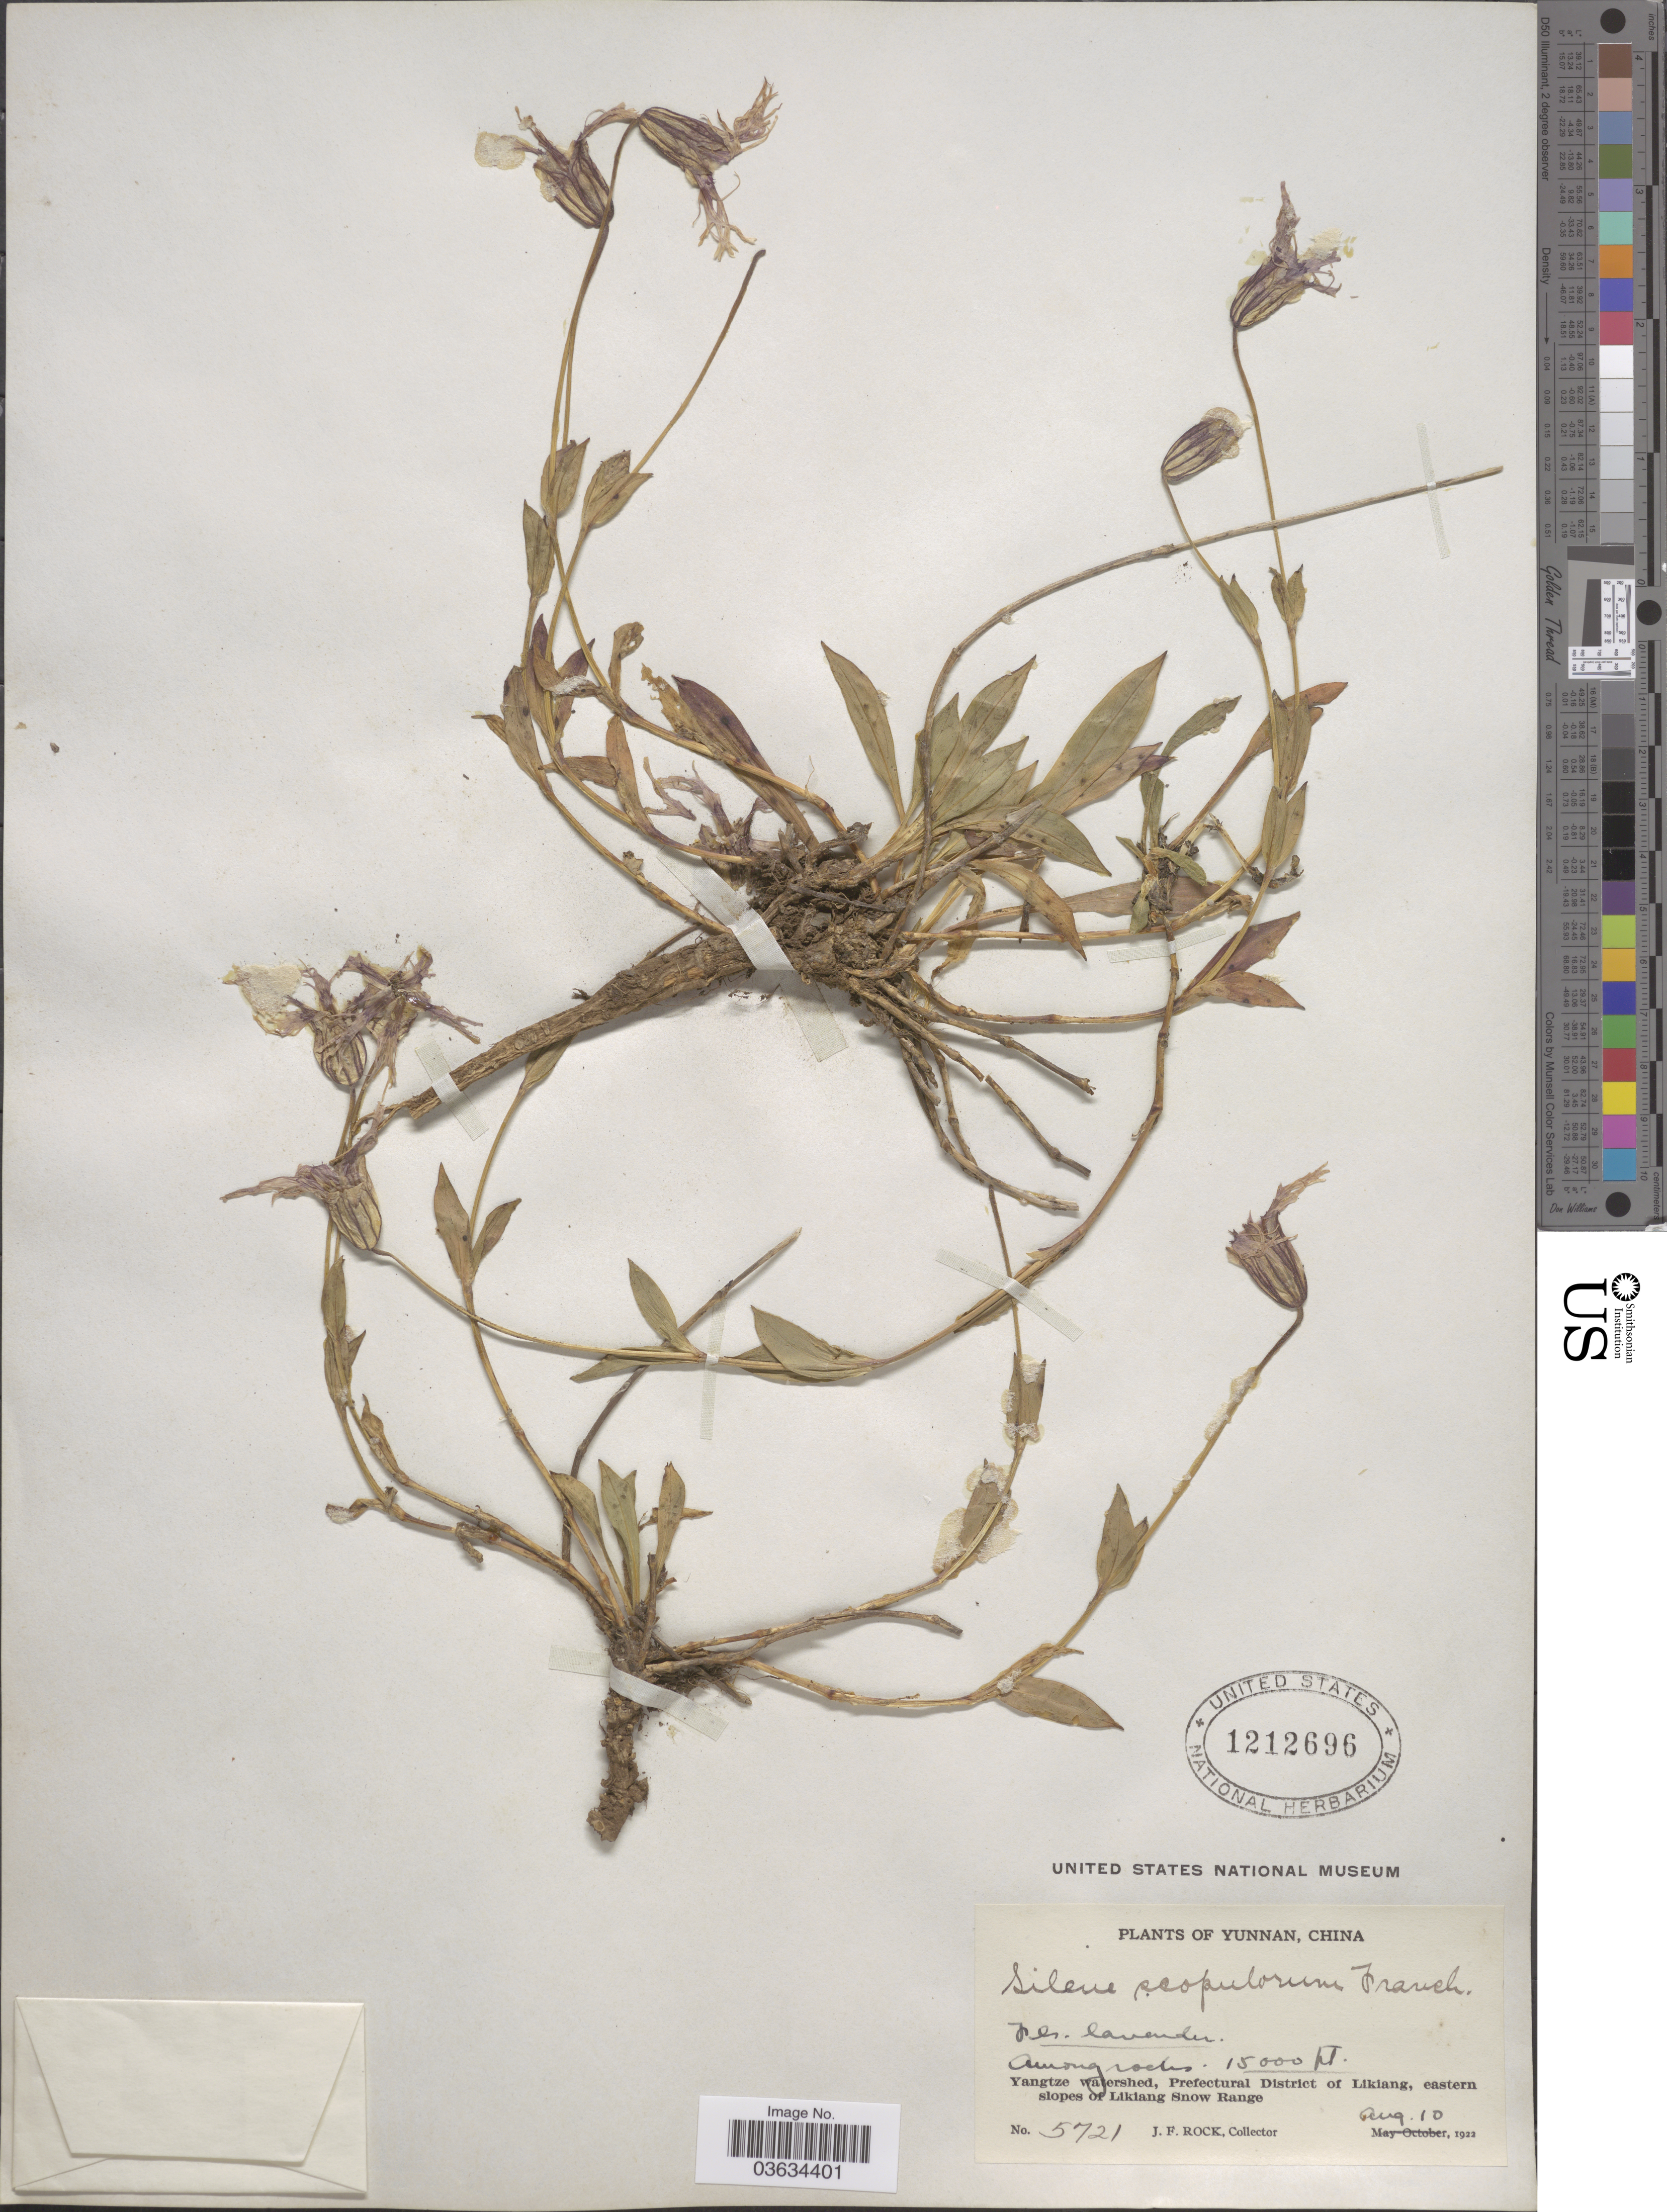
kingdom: Plantae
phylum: Tracheophyta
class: Magnoliopsida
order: Caryophyllales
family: Caryophyllaceae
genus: Silene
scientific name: Silene scopulorum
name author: Franch.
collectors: J. Rock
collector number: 5721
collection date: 1922-08-10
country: China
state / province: Yunnan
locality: Among rocks. Yangtze watershed, Prefectural District of Likiang, eastern slopes of Likiang Snow Range.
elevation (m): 4572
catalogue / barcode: US 1212696